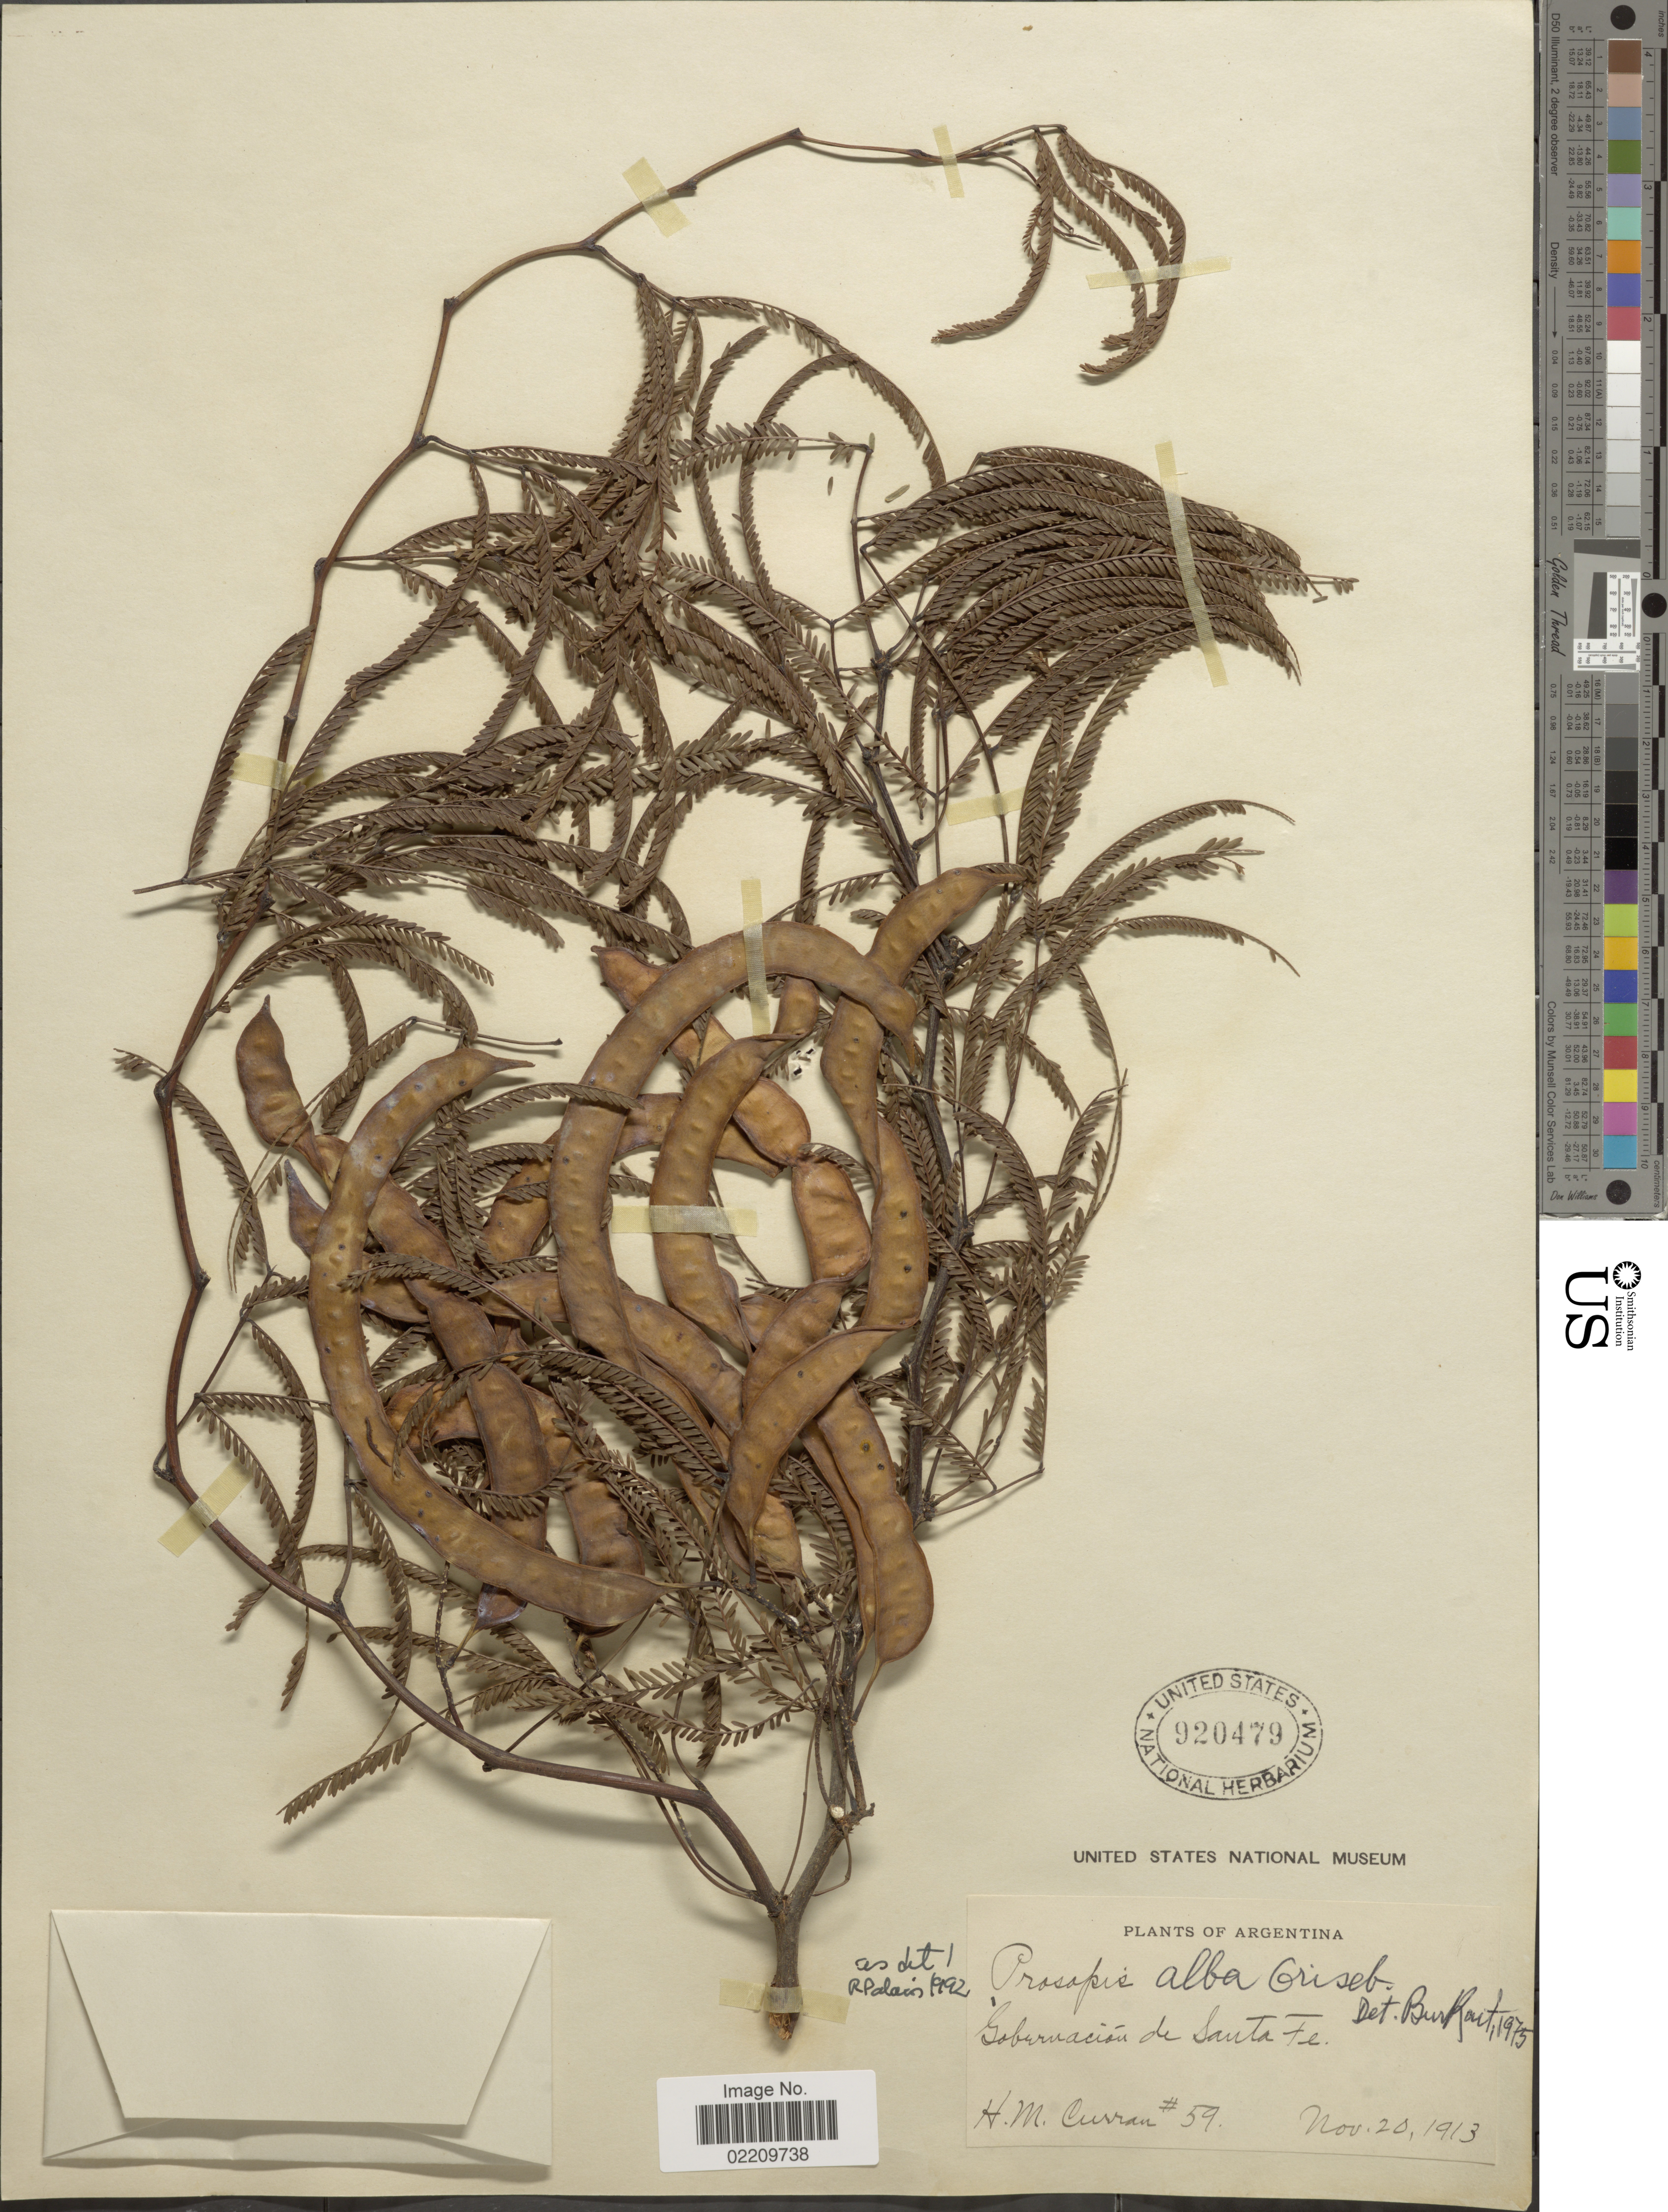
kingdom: Plantae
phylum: Tracheophyta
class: Magnoliopsida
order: Fabales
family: Fabaceae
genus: Neltuma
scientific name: Neltuma alba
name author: (Griseb.) C. E. Hughes & G.P. Lewis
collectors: H. M. Curran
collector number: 59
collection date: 1913-11-20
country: Argentina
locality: Gabernación de Santa Fe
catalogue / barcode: US 920479